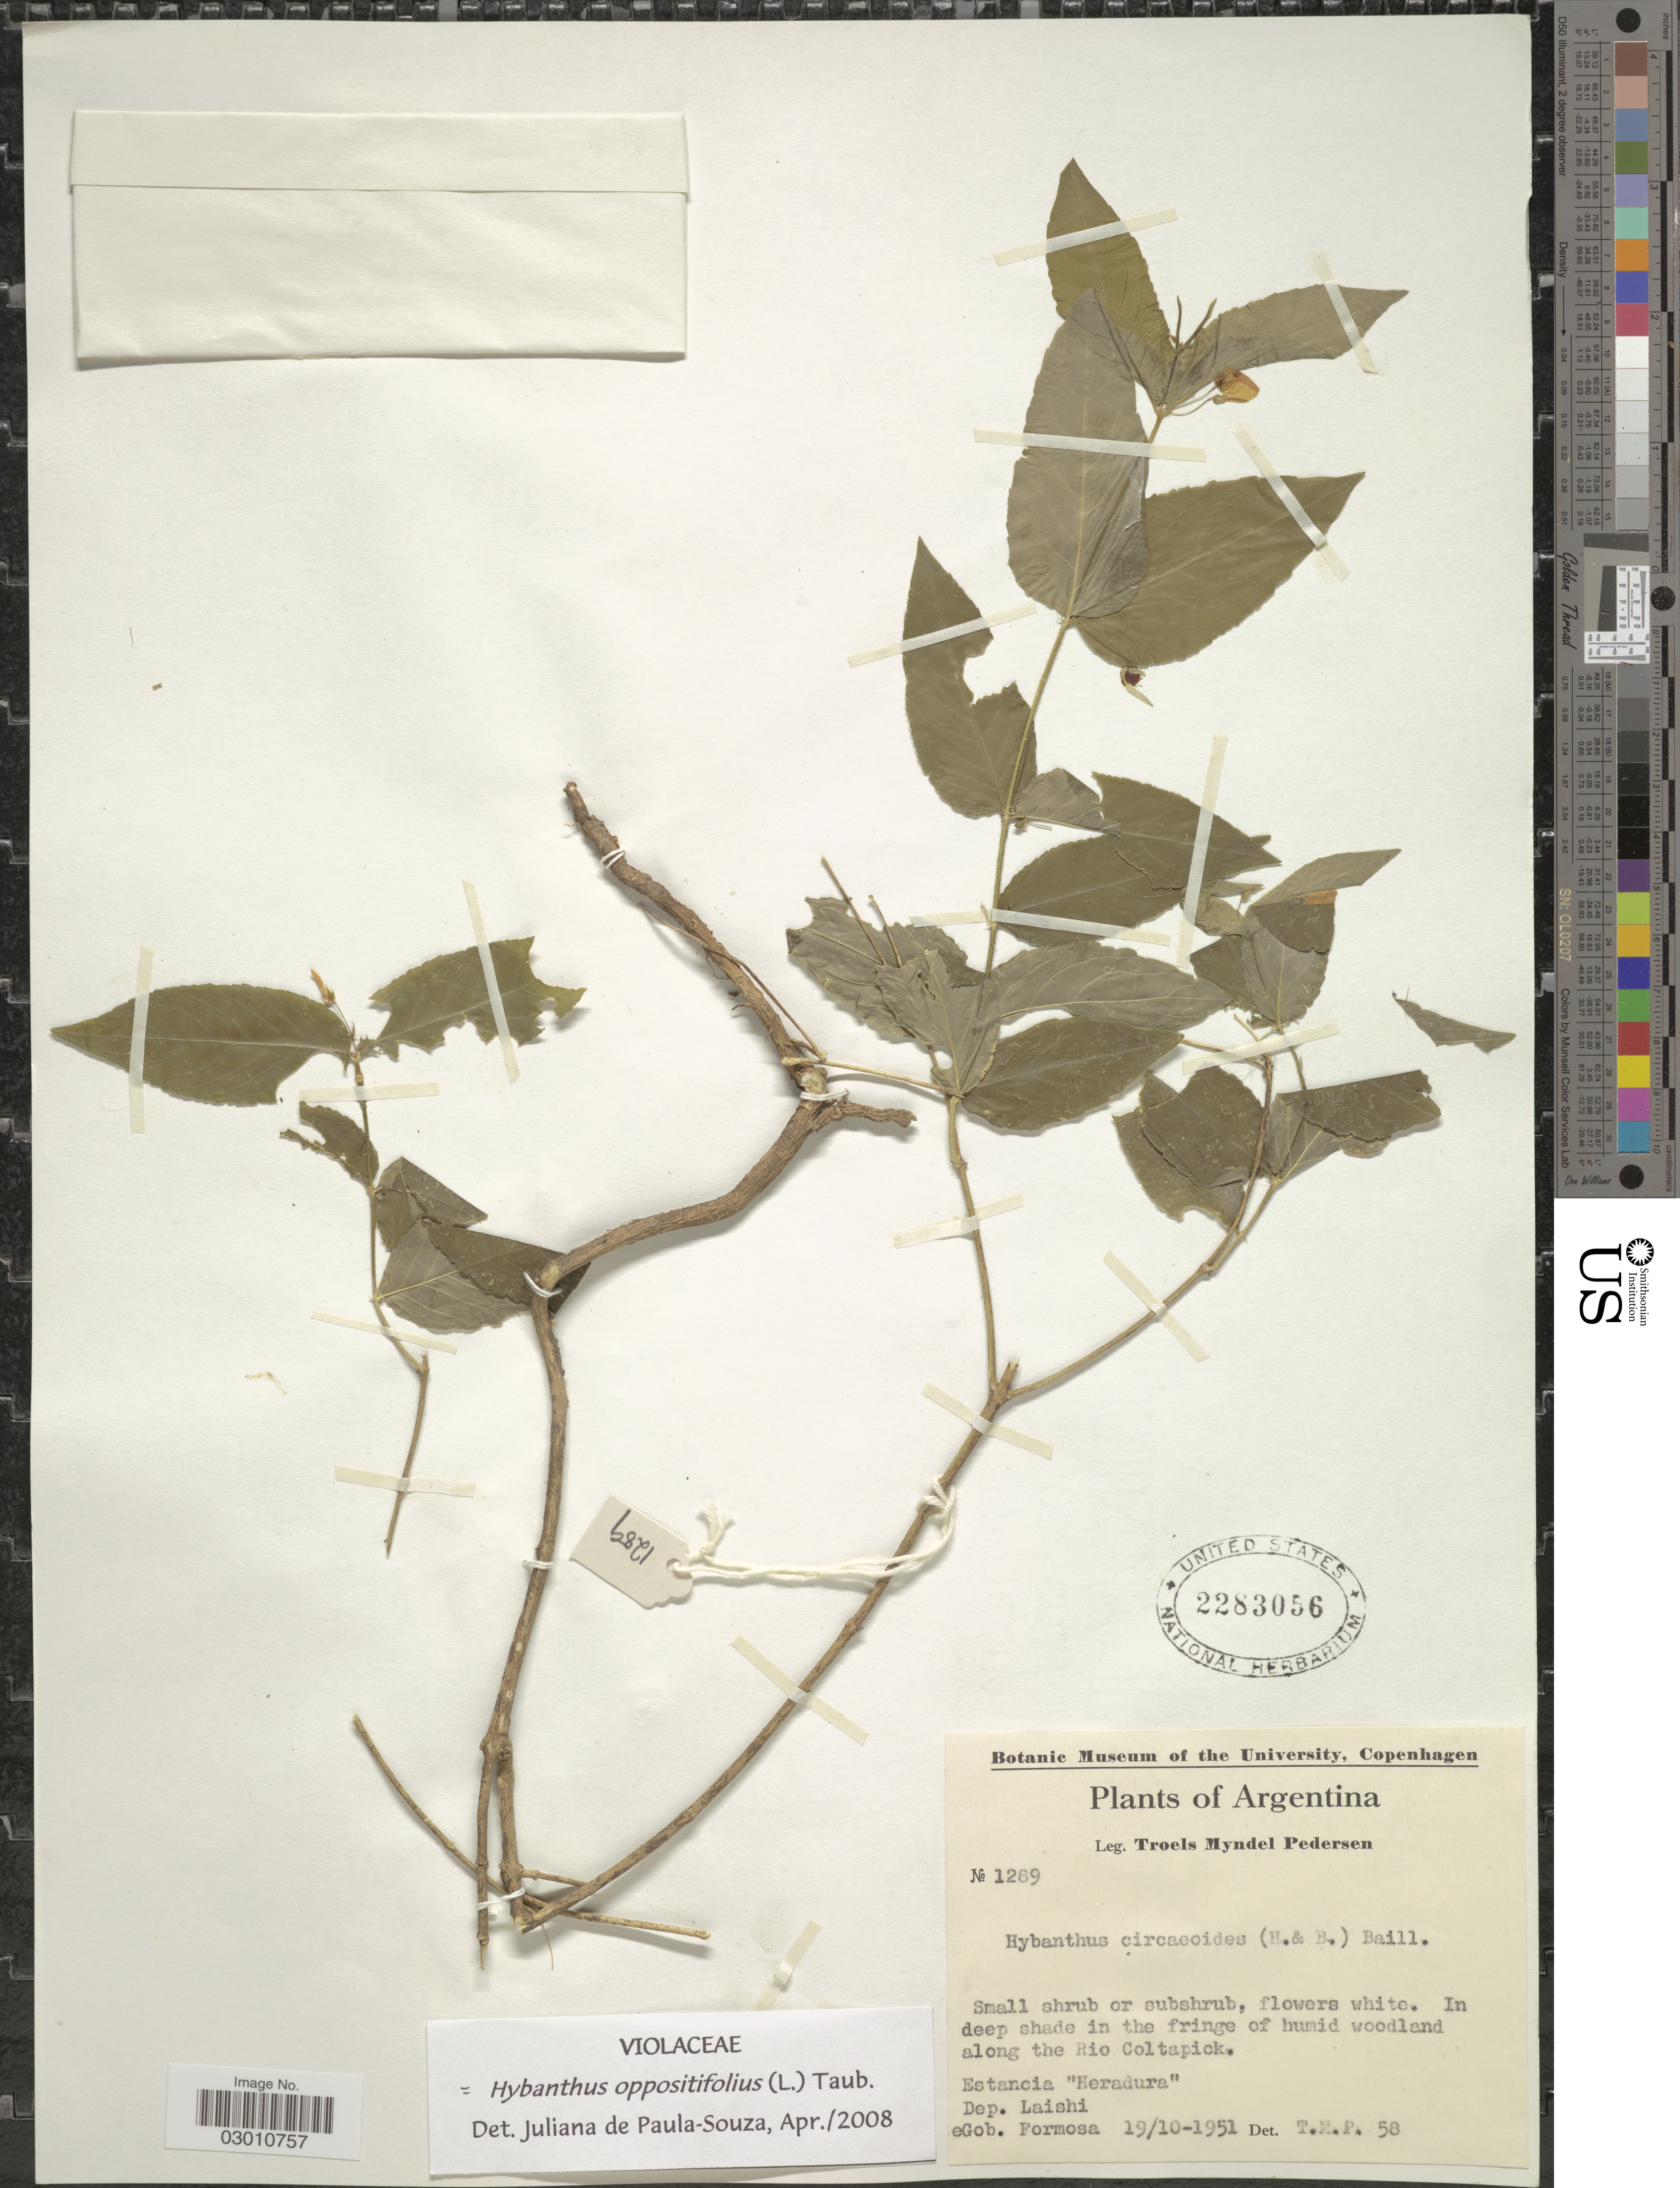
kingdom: Plantae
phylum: Tracheophyta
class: Magnoliopsida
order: Malpighiales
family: Violaceae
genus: Pombalia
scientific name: Pombalia oppositifolia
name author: (L.) Paula-Souza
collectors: T. Pederson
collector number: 1289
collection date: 1951-10-19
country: Argentina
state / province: Formosa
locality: In deep shade in the fringe of humid woodland along the Rio Coltapick. Estancia "Heradura". Dep. Laishi e Gob. Formosa.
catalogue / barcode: US 2283056